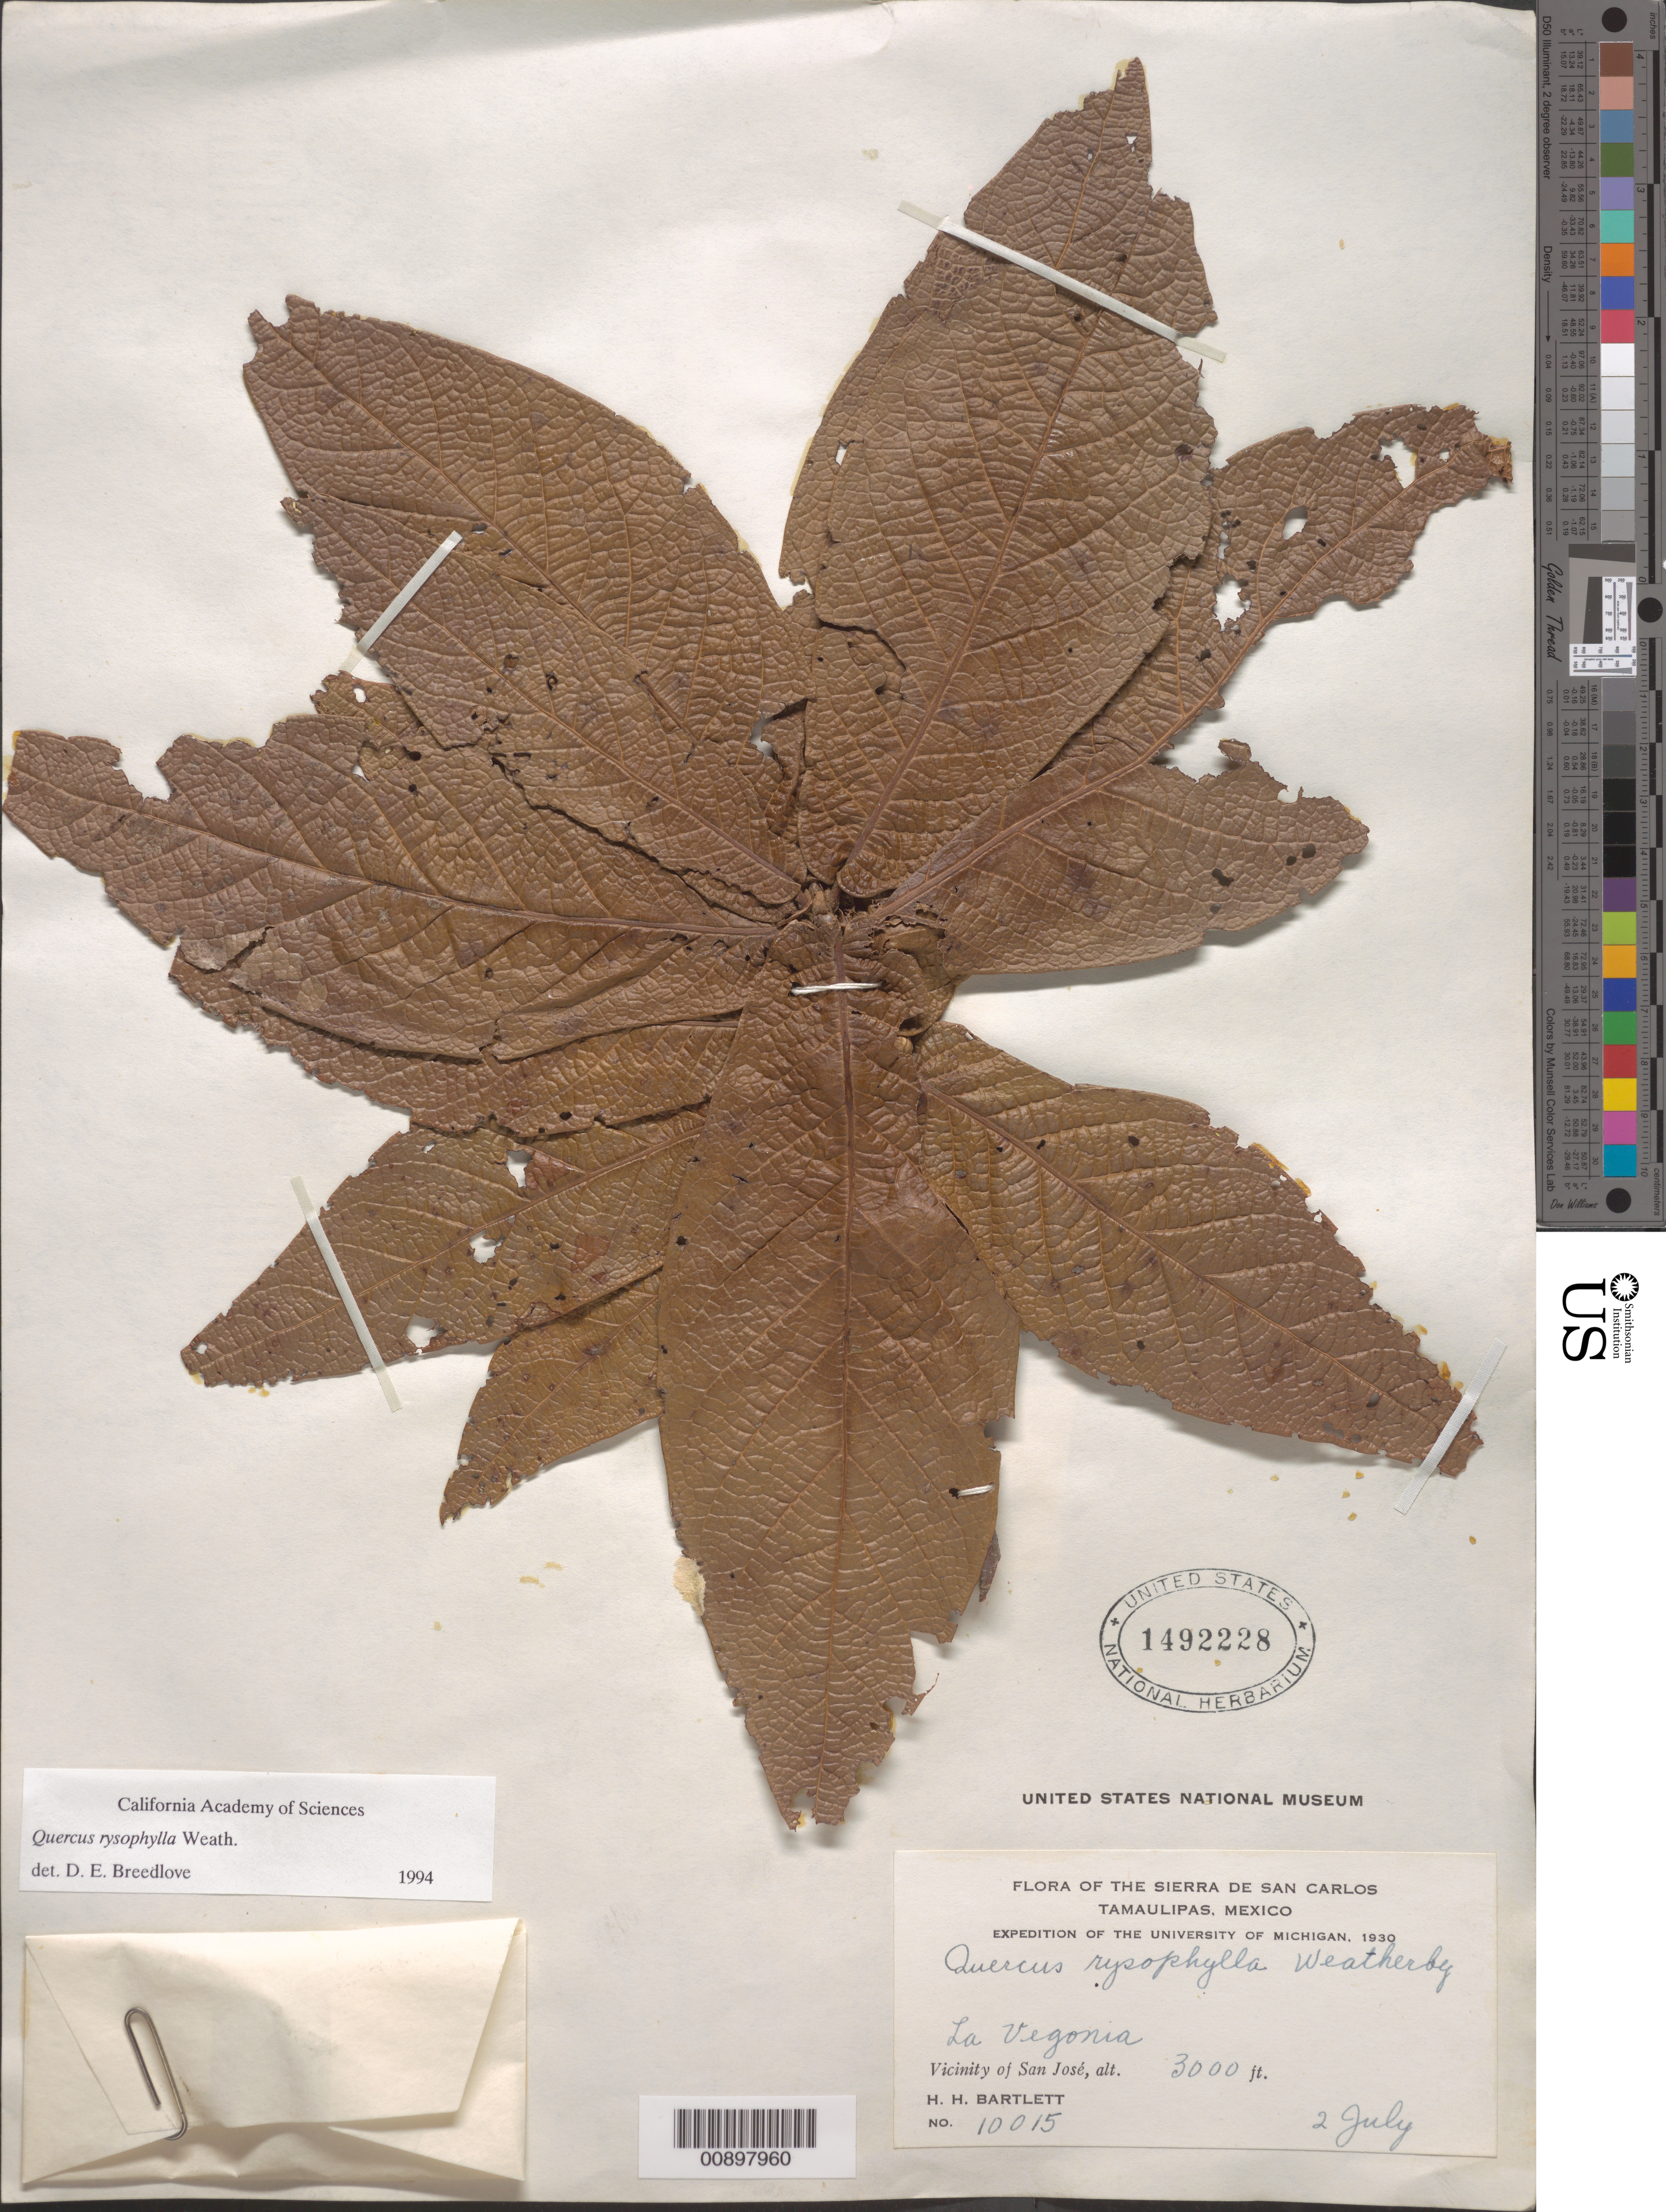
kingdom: Plantae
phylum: Tracheophyta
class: Magnoliopsida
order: Fagales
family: Fagaceae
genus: Quercus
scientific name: Quercus rysophylla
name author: Weath.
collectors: H. H. Bartlett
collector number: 10015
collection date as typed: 02 Jul 1930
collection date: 1930-07-02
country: Mexico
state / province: Tamaulipas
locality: La Vegonia. Vicinity of San José. Sierra de San Carlos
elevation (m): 914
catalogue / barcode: US 1492228